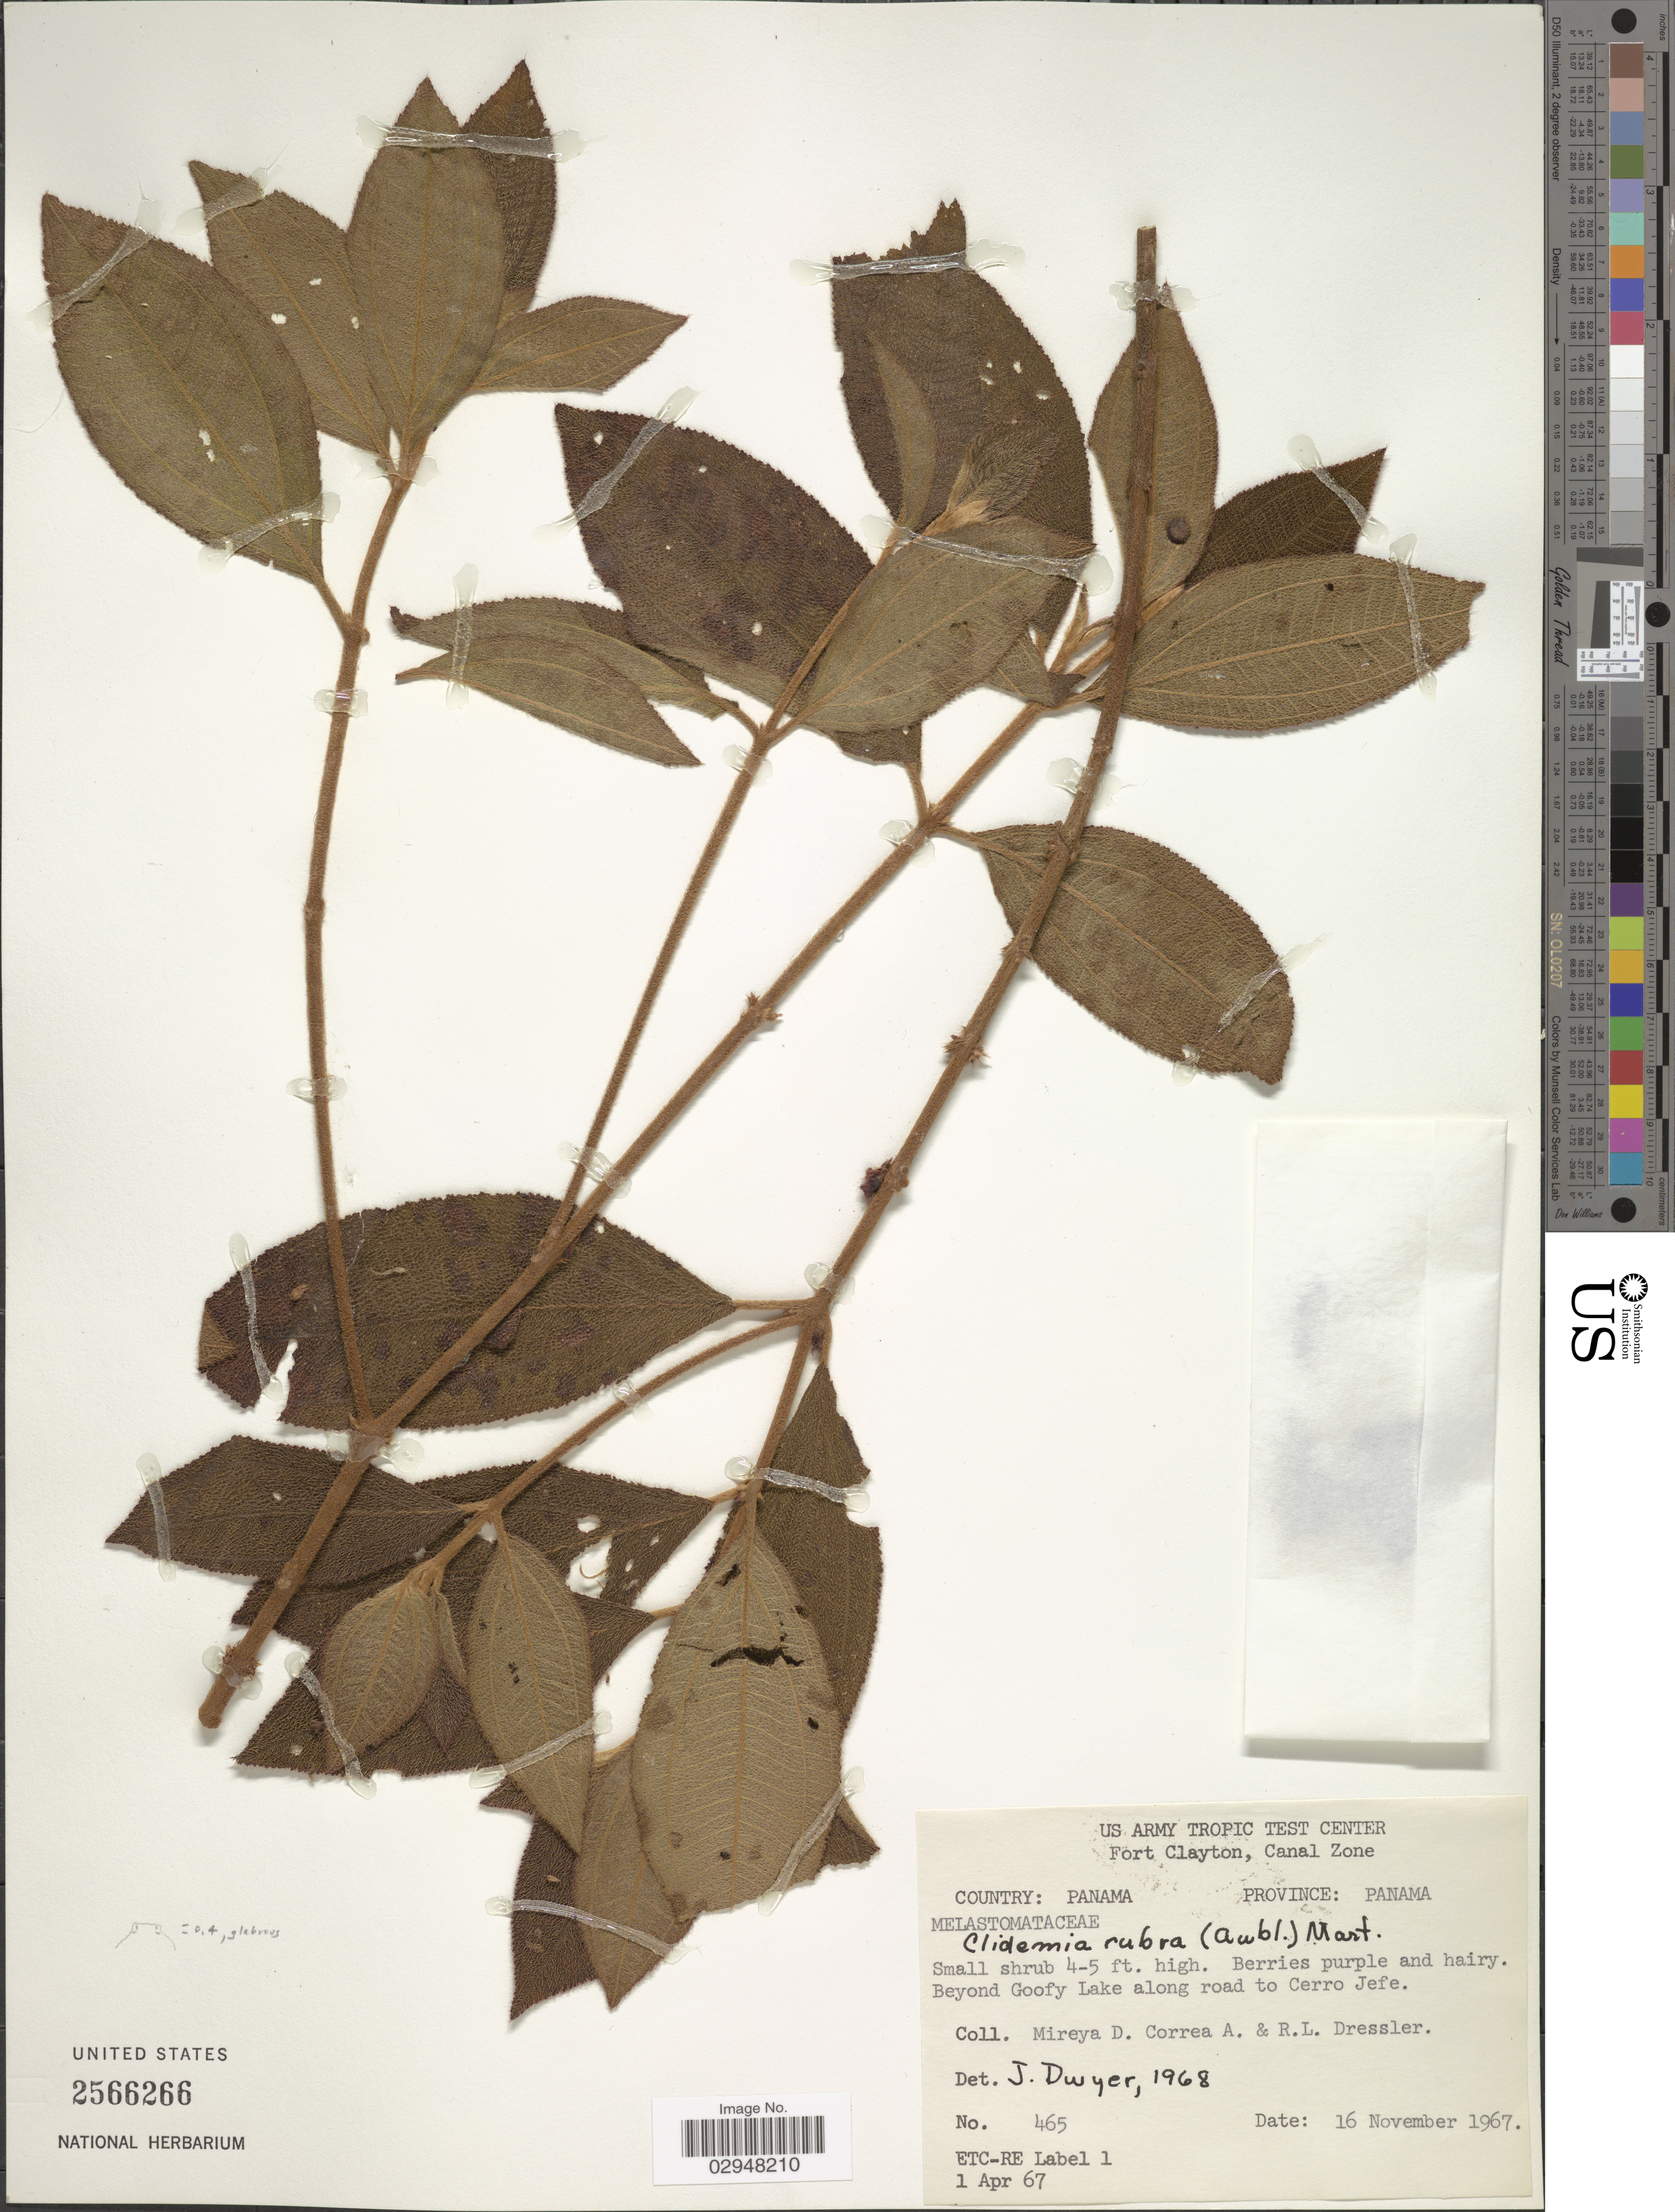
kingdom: Plantae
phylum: Tracheophyta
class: Magnoliopsida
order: Myrtales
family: Melastomataceae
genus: Clidemia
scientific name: Clidemia rubra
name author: (Aubl.) Mart.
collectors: M. D. Corrêa-A. & R. Dressler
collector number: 465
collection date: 1967-11-16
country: Panama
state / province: Panamá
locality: Beyond Goofy Lake along road to Cerro Jefe.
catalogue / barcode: US 2566266